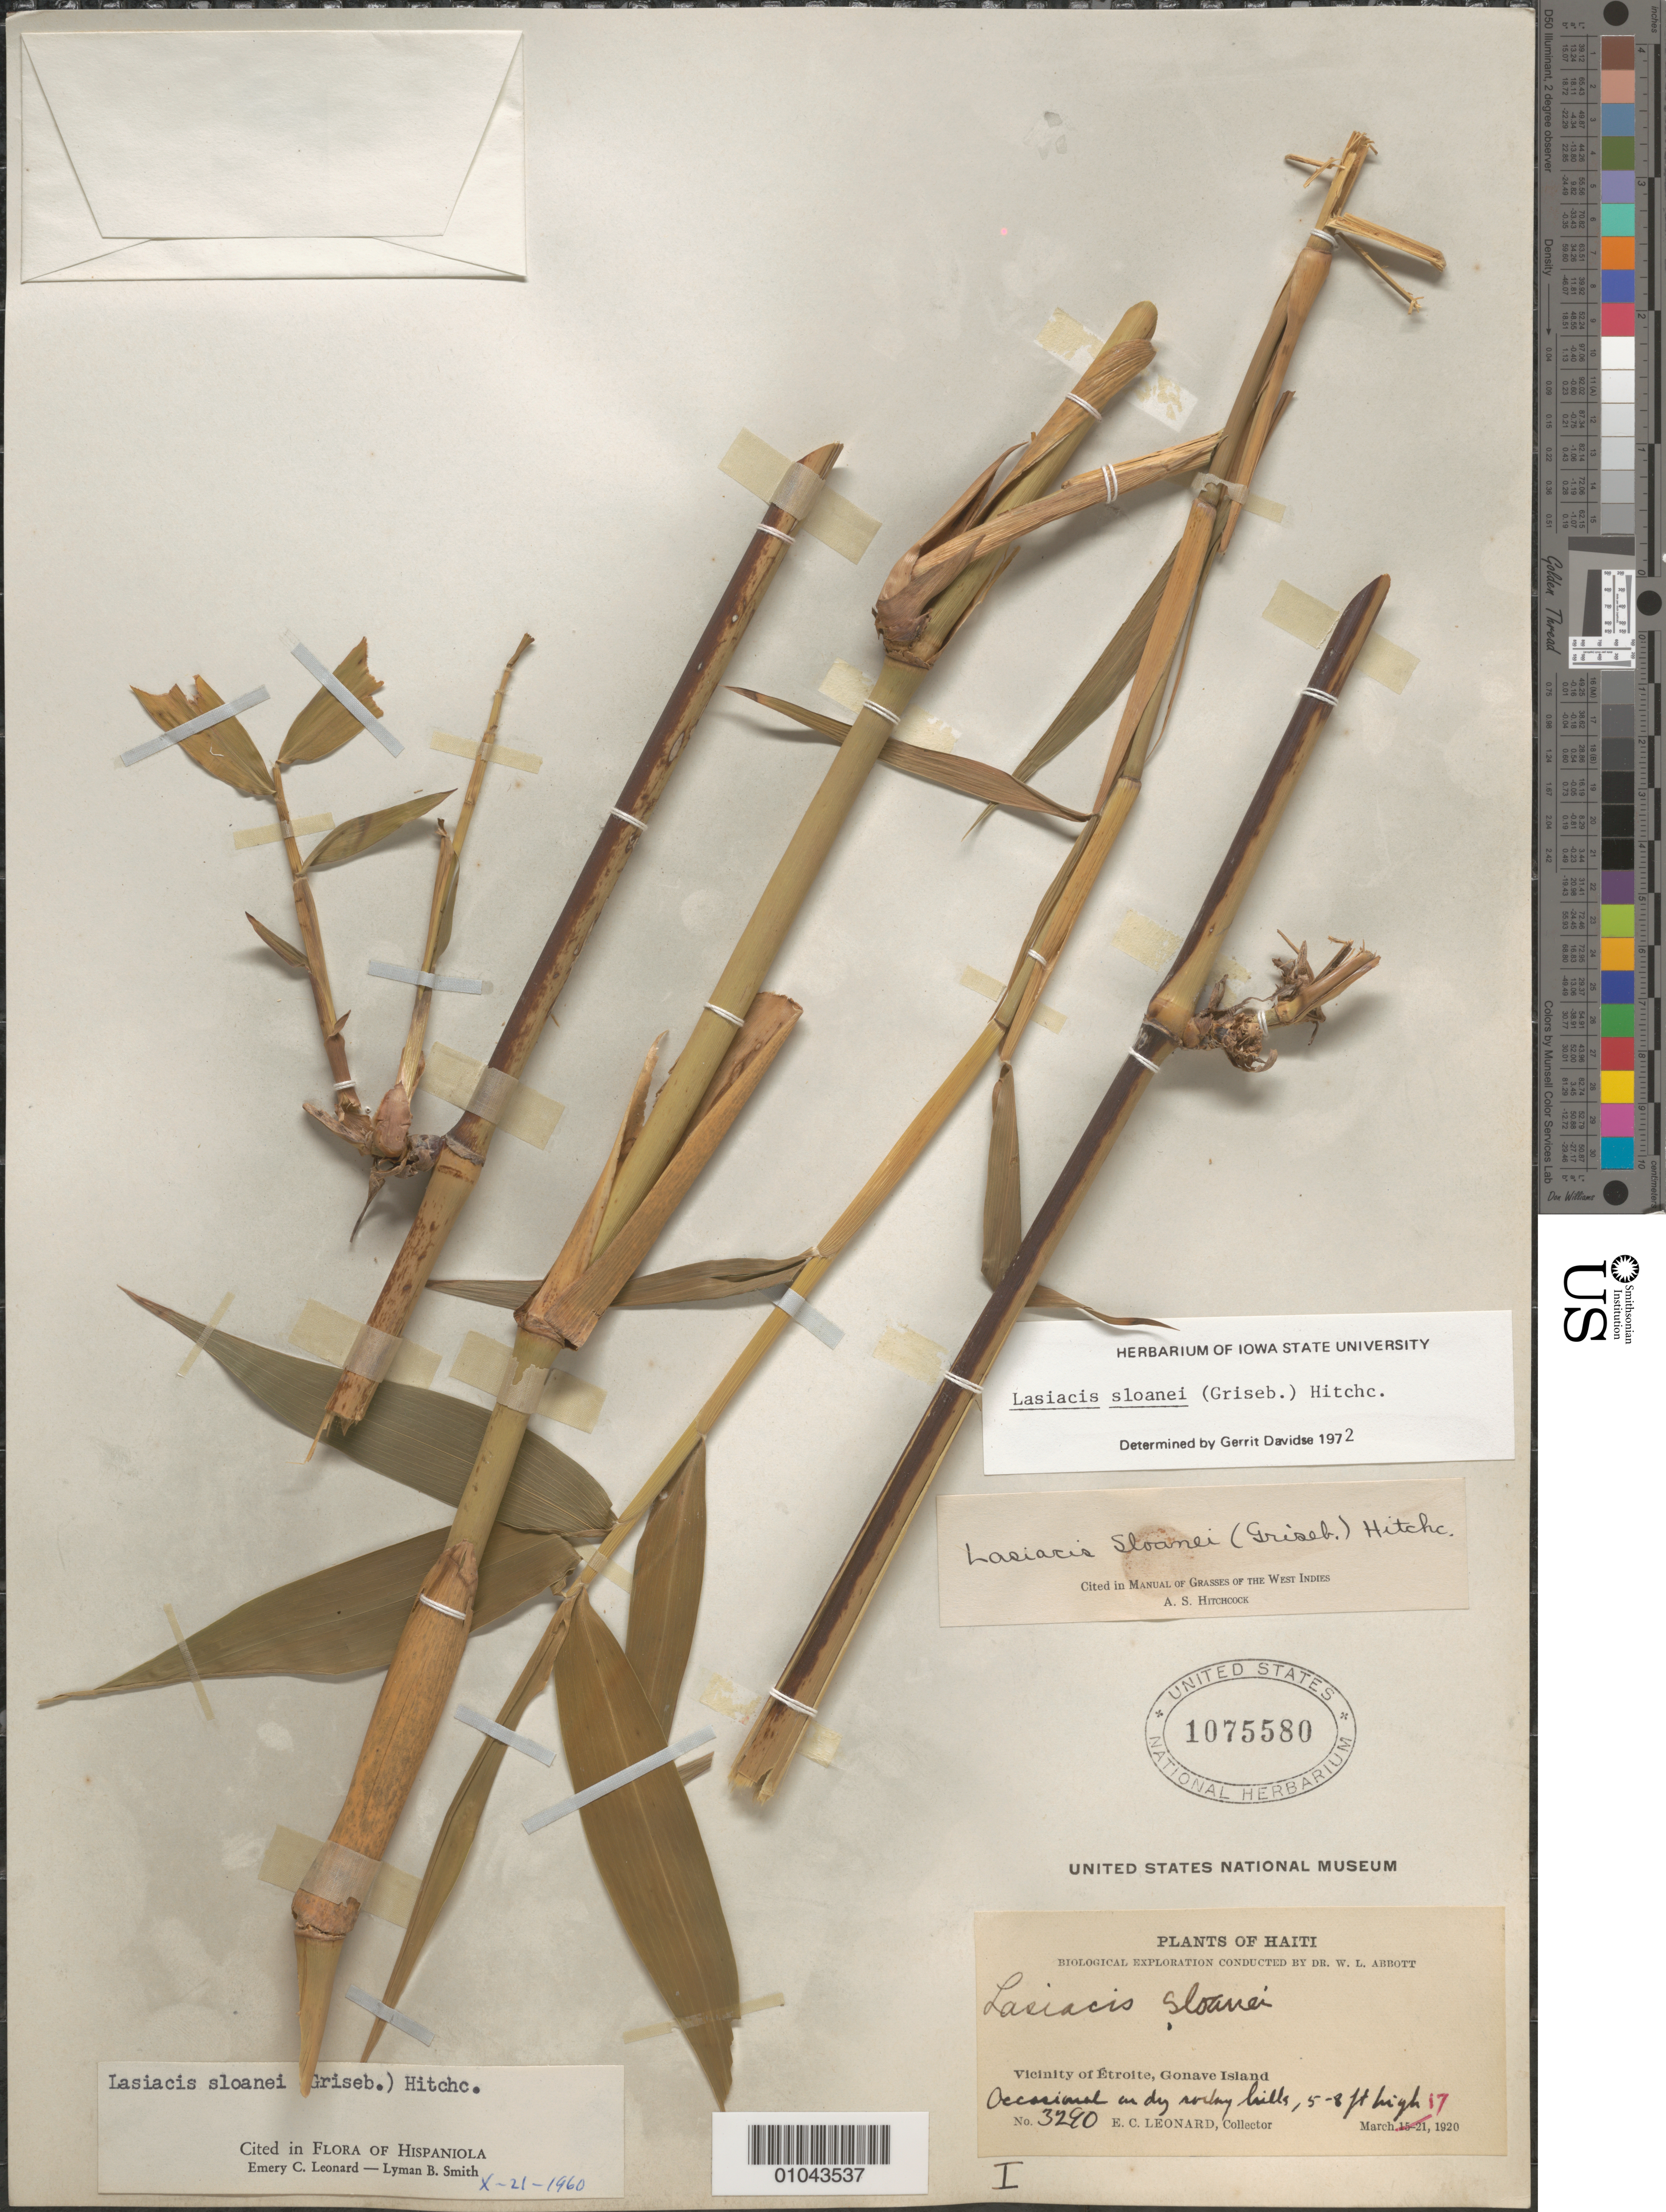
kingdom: Plantae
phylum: Tracheophyta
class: Liliopsida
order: Poales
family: Poaceae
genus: Lasiacis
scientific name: Lasiacis sloanei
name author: (Griseb.) Hitchc.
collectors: E. C. Leonard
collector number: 3290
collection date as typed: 17 Mar 1920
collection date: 1920-03-17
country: Haiti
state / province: Óuest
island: Hispaniola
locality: Vicinity of Etroite, Gonave Island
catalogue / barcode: US 1075580